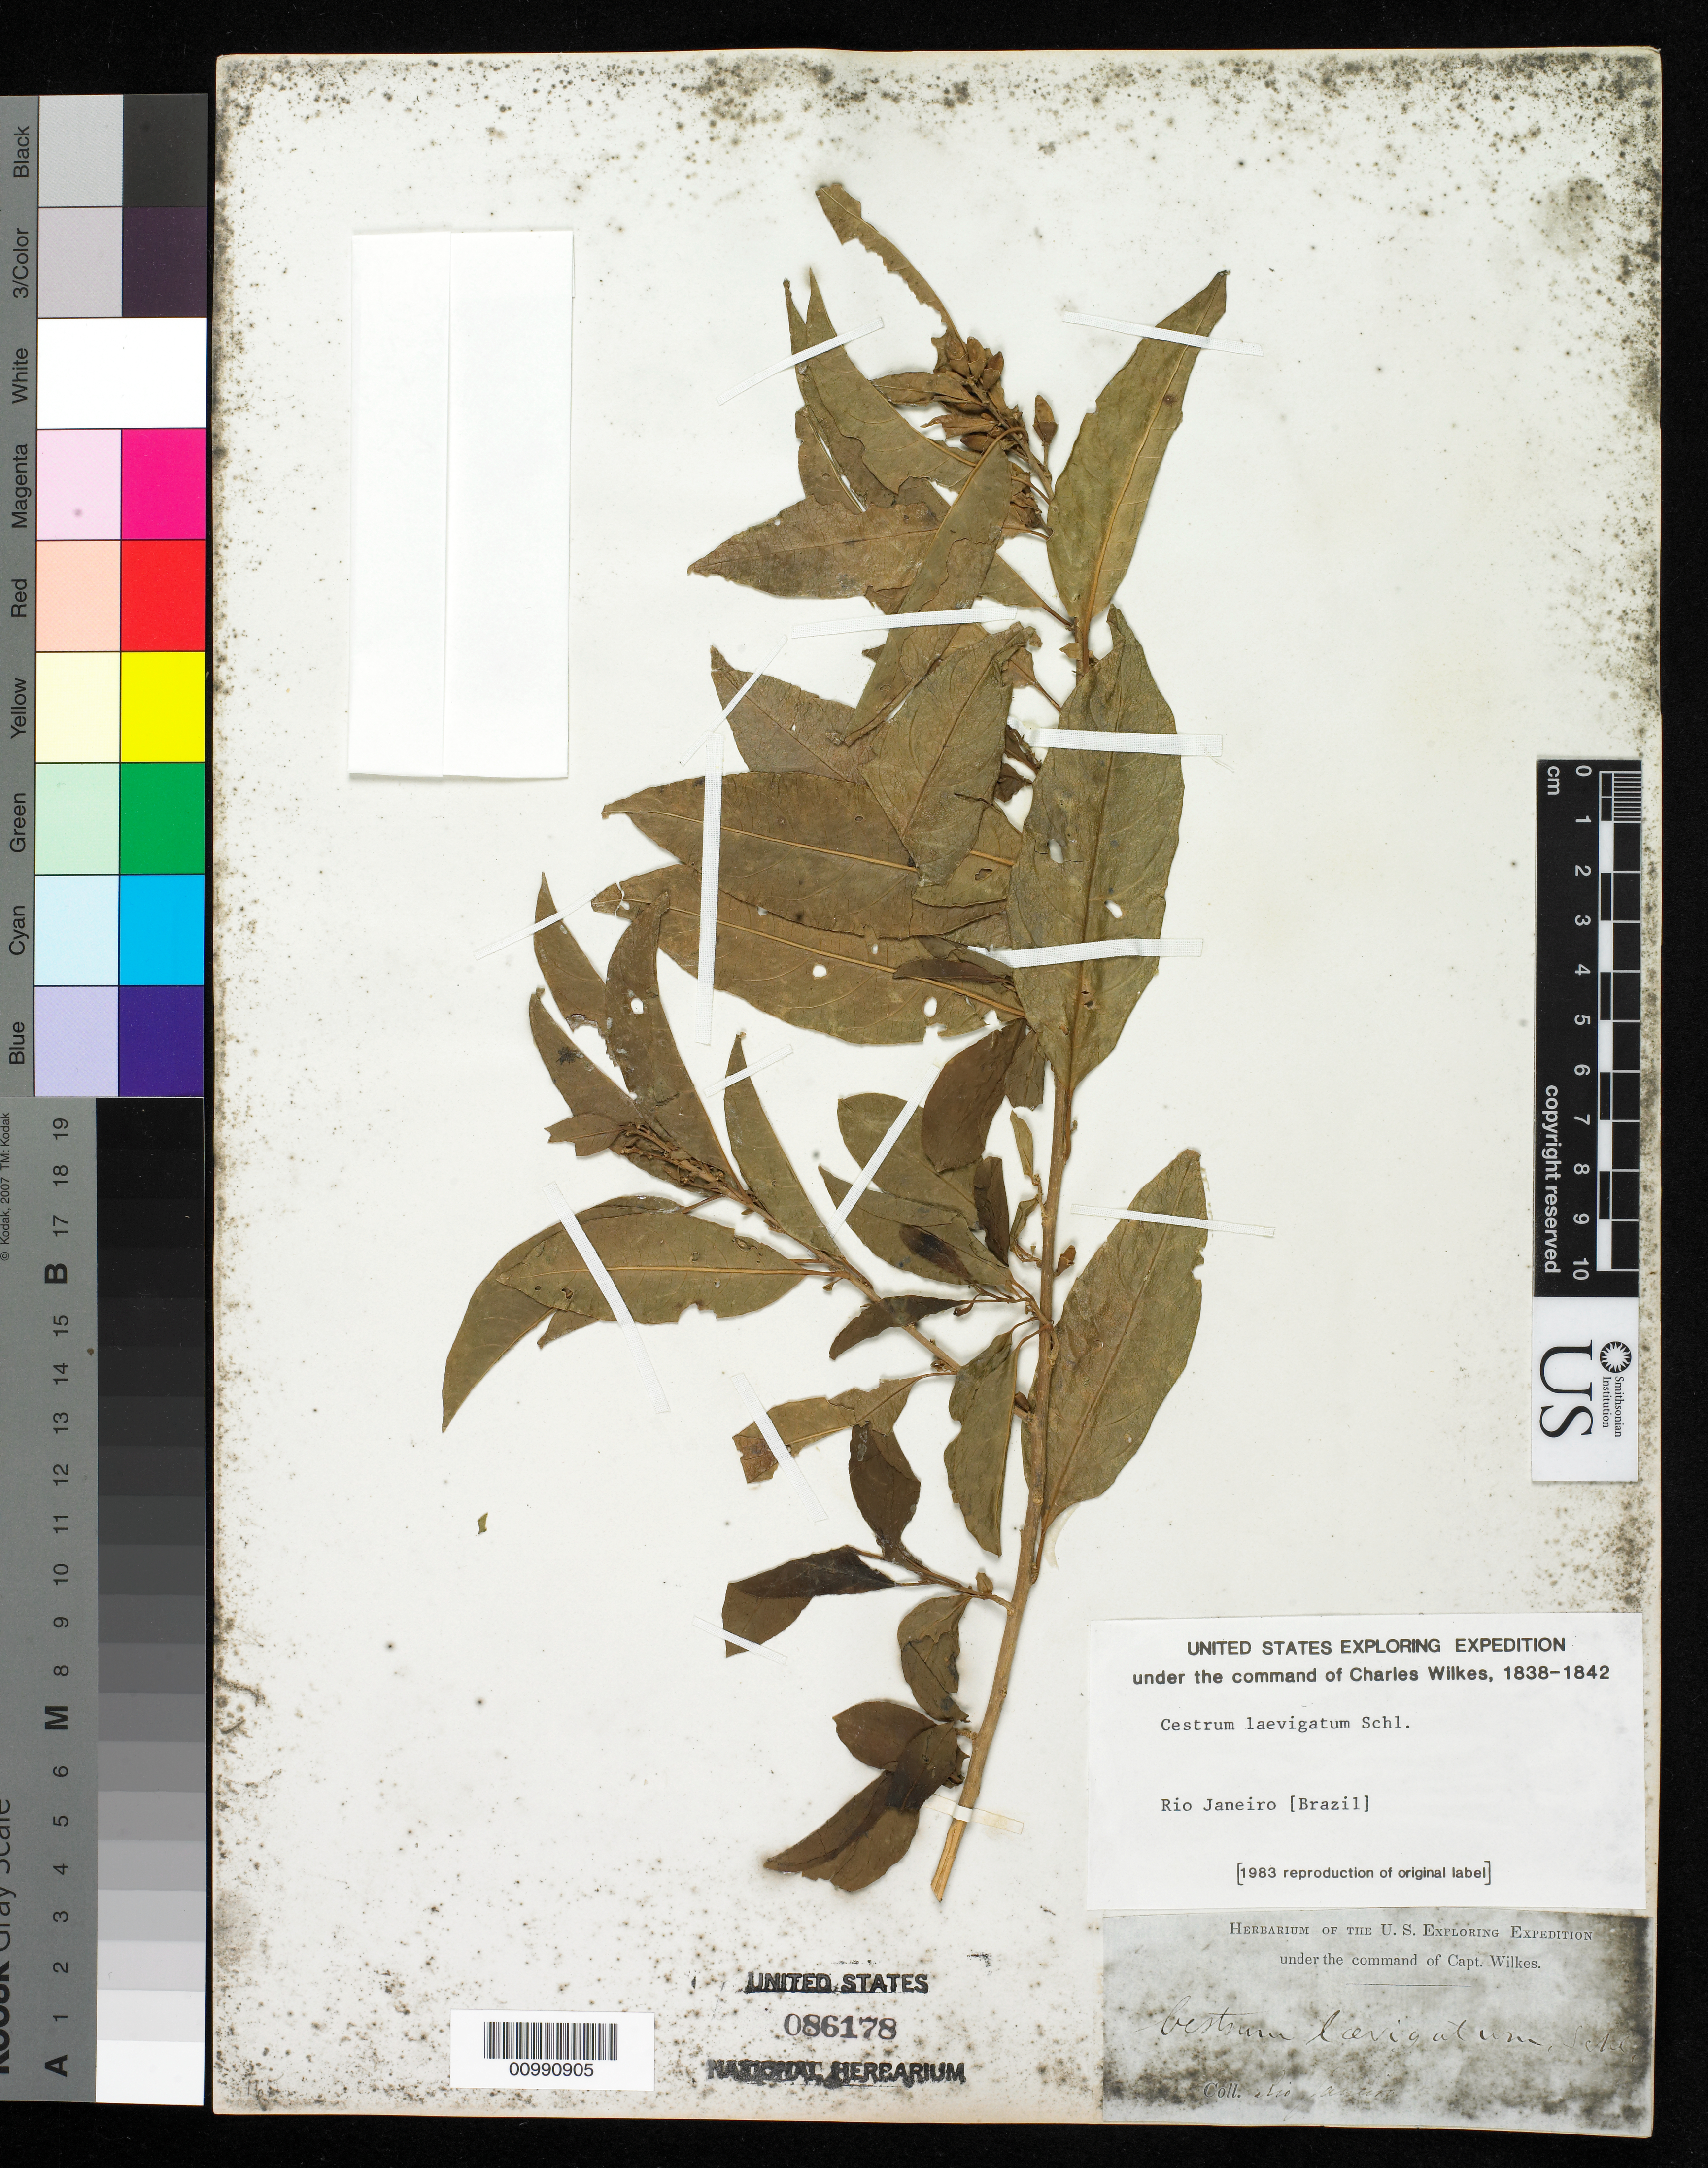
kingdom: Plantae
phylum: Tracheophyta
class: Magnoliopsida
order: Solanales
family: Solanaceae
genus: Cestrum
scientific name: Cestrum laevigatum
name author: Schltdl.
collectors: Wilkes Explor. Exped.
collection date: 1838/1842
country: Brazil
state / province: Rio de Janeiro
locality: Rio Janeiro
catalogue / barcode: US 86178